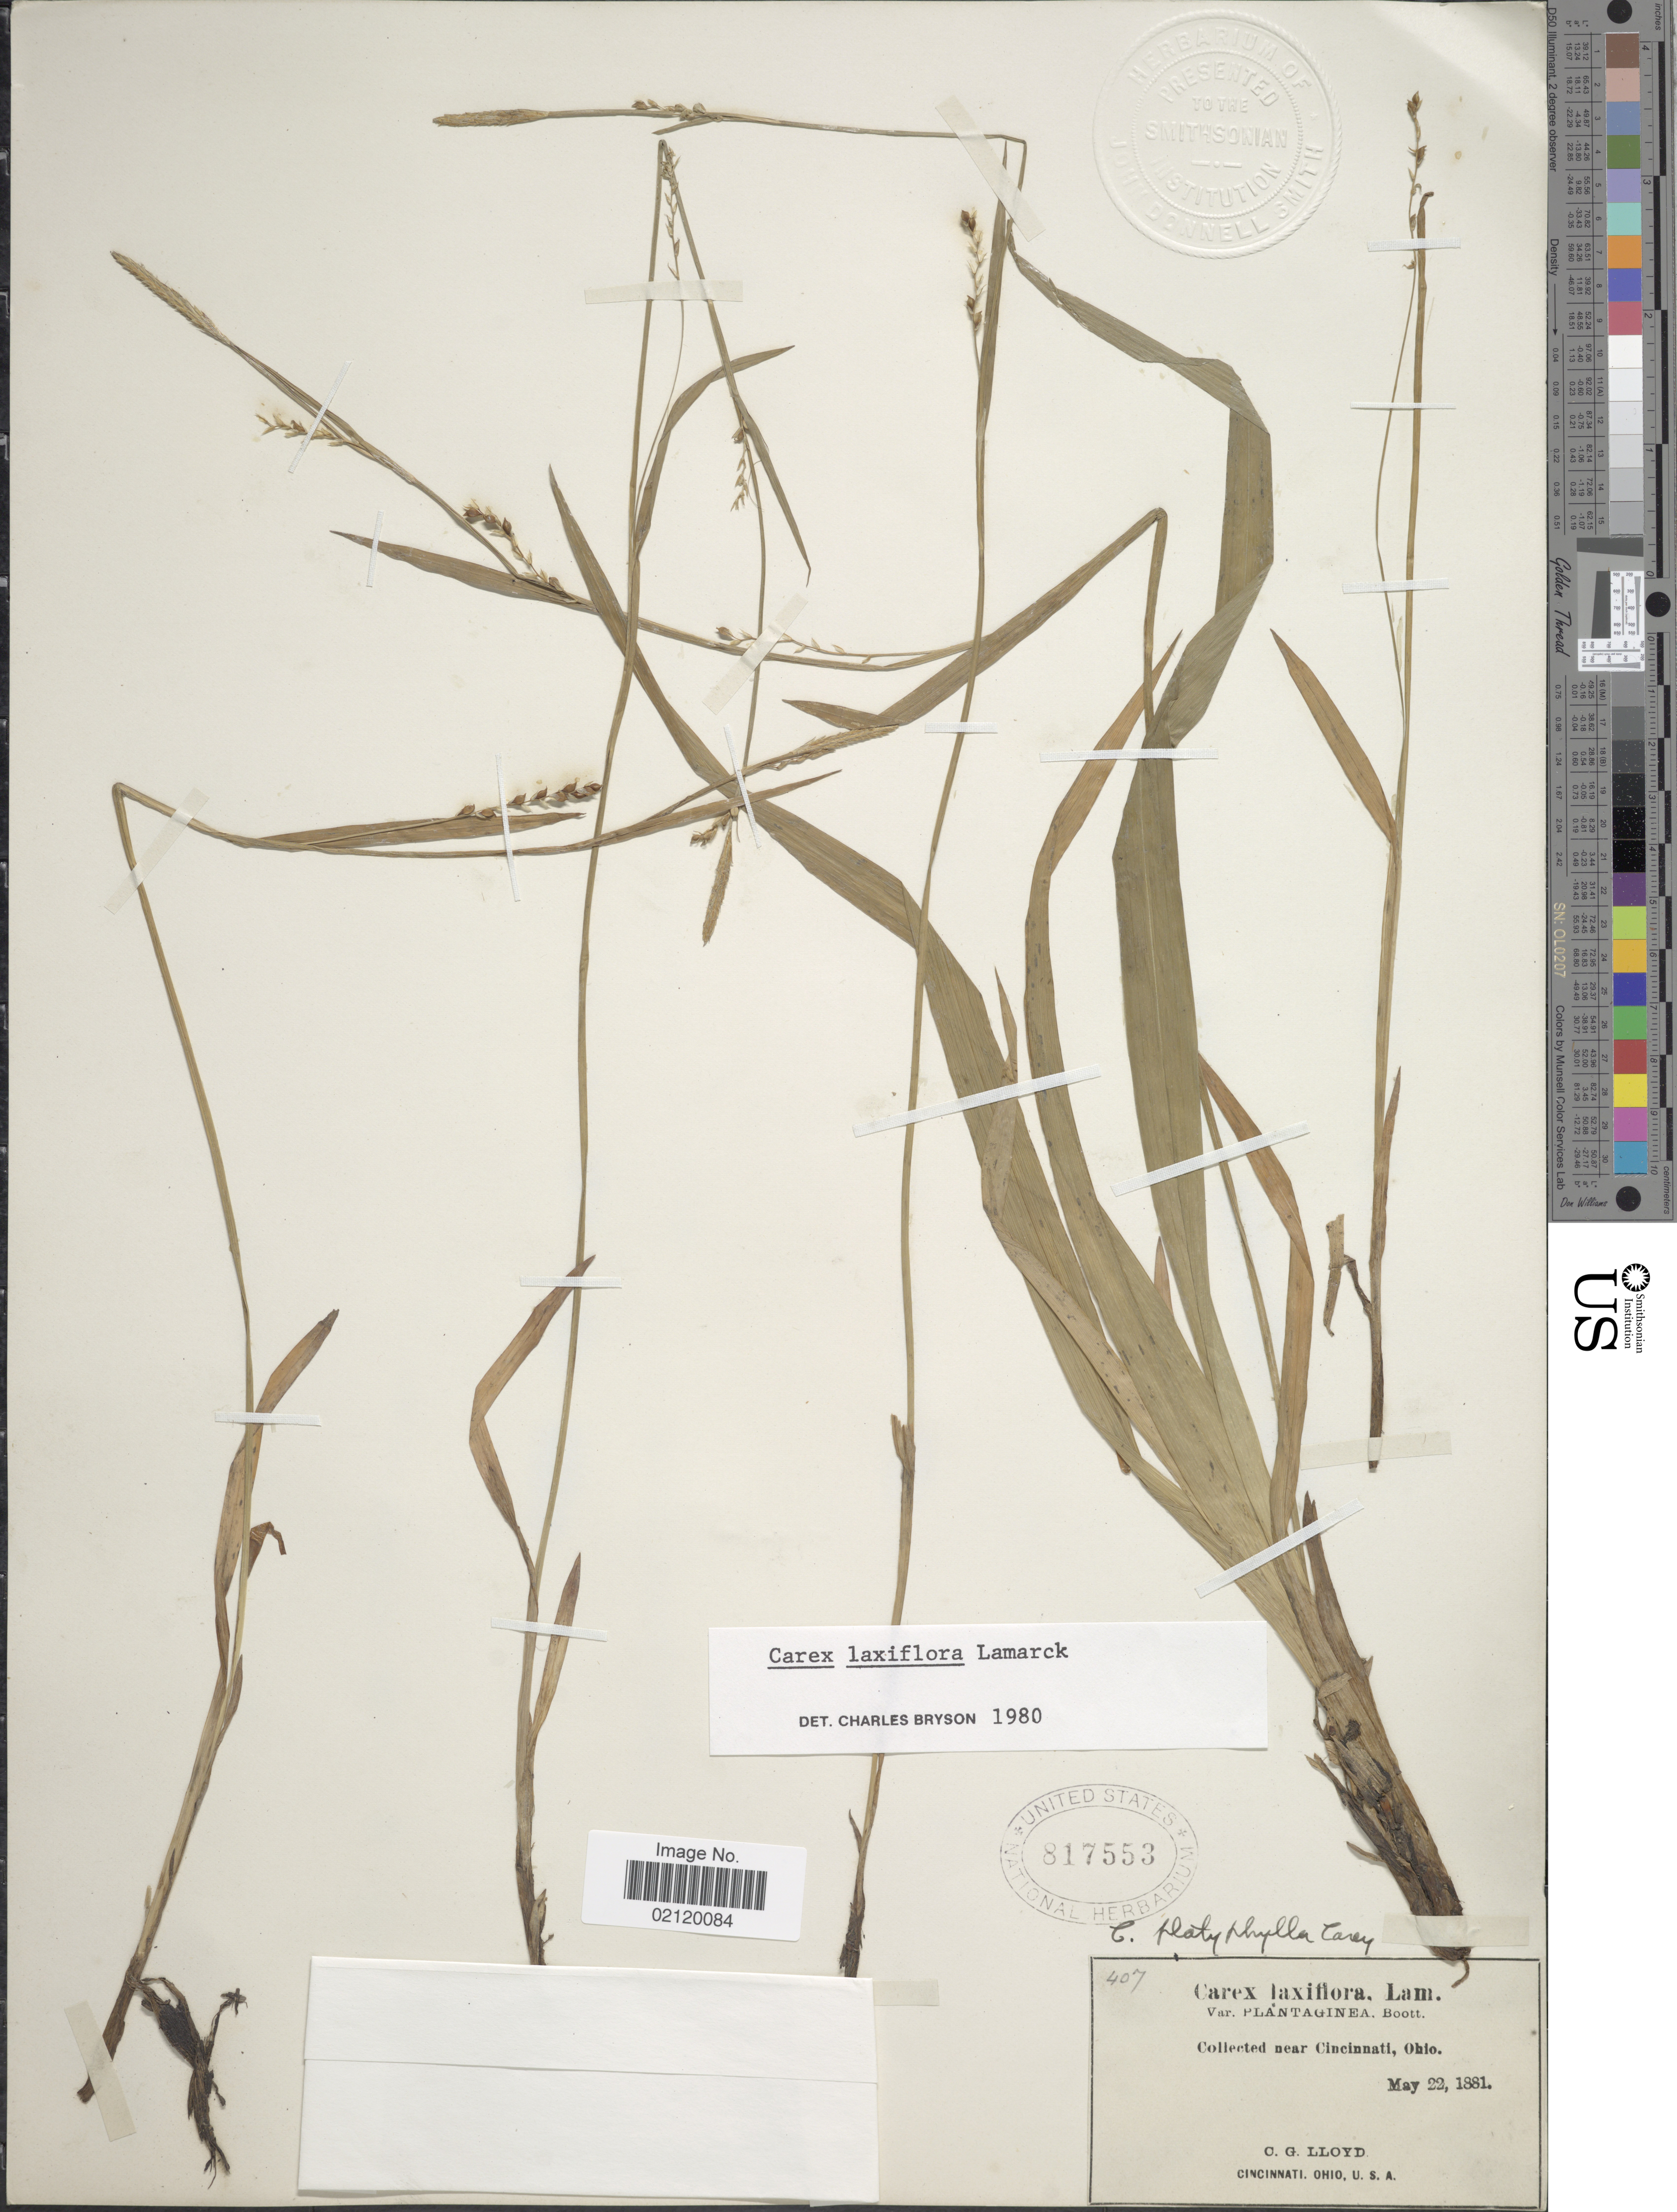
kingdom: Plantae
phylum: Tracheophyta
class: Liliopsida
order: Poales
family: Cyperaceae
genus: Carex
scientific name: Carex laxiflora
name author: Lam.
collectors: C. G. Lloyd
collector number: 407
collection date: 1881-05-22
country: United States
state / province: Ohio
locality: Near Cincinnati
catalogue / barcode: US 817553